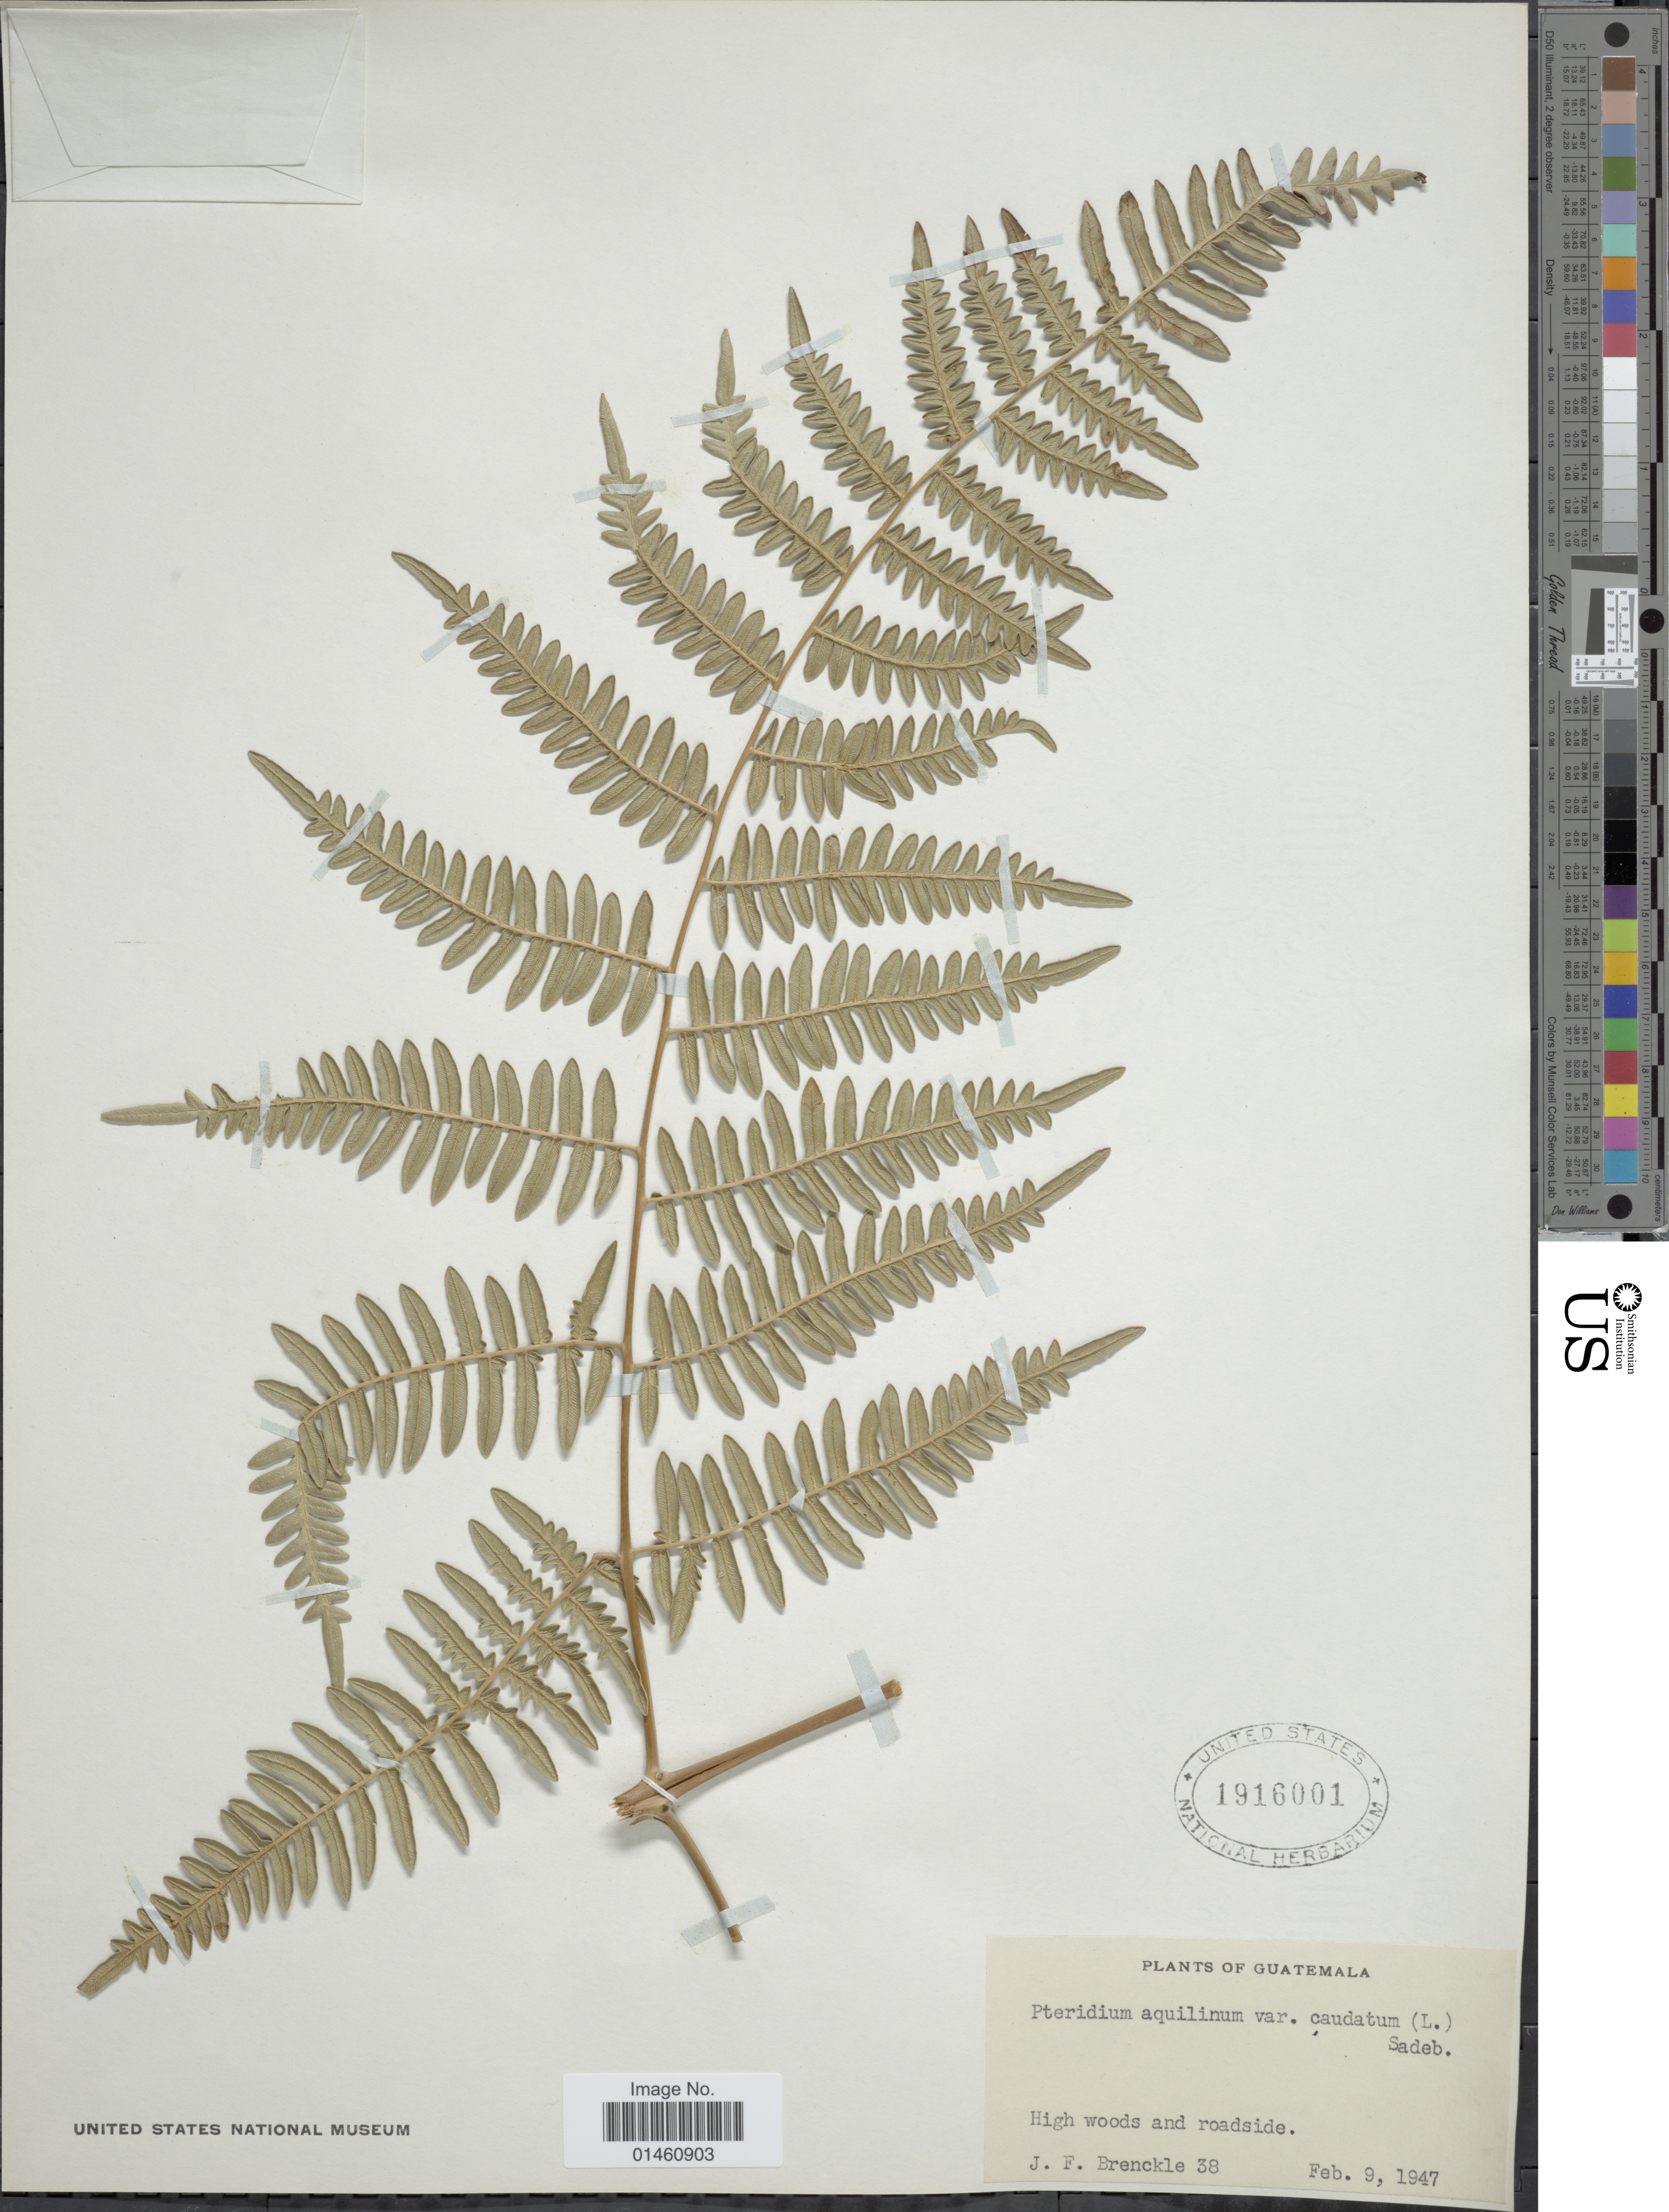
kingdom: Plantae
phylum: Tracheophyta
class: Polypodiopsida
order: Polypodiales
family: Dennstaedtiaceae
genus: Pteridium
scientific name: Pteridium caudatum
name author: (L.) Maxon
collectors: J. Brenckle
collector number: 38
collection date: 1947-02-09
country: Guatemala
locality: High woods and roadside.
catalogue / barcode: US 1916001